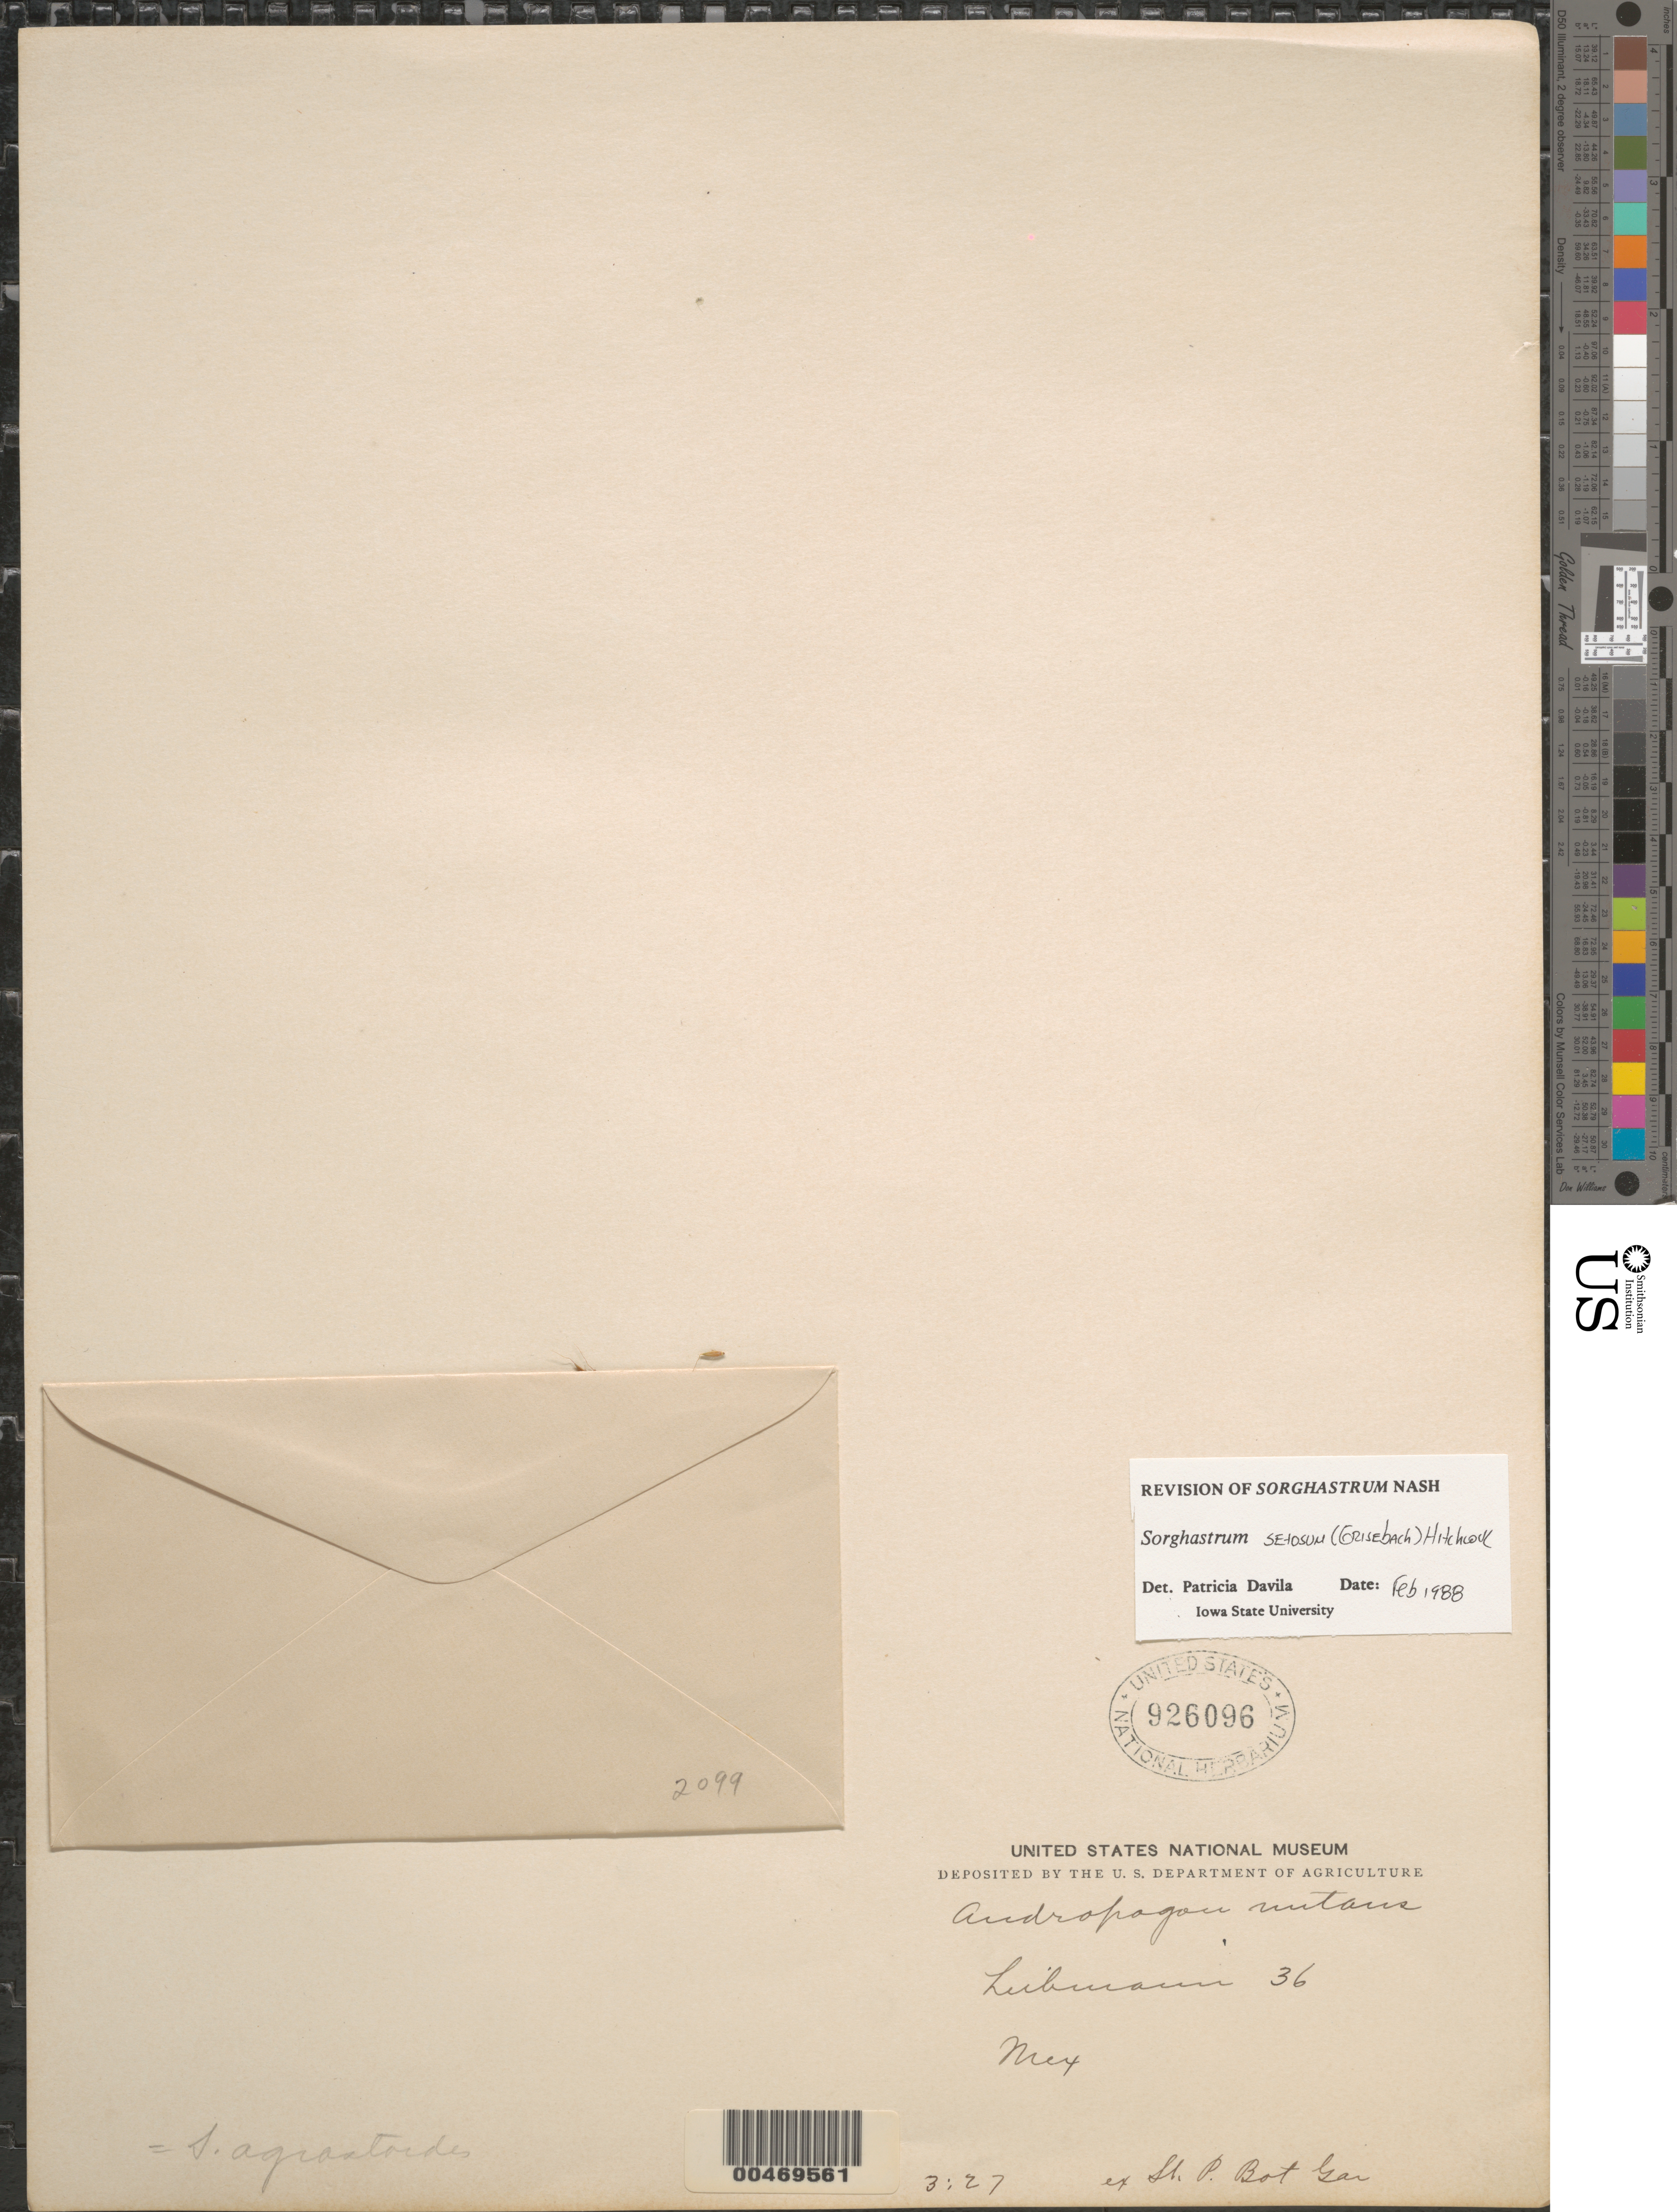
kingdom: Plantae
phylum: Tracheophyta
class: Liliopsida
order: Poales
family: Poaceae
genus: Sorghastrum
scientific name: Sorghastrum setosum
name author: (Griseb.) Hitchc.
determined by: Dávila, P. D.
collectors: -. Leibmann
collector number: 36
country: Mexico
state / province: Durango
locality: San Ramon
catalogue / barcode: US 926096